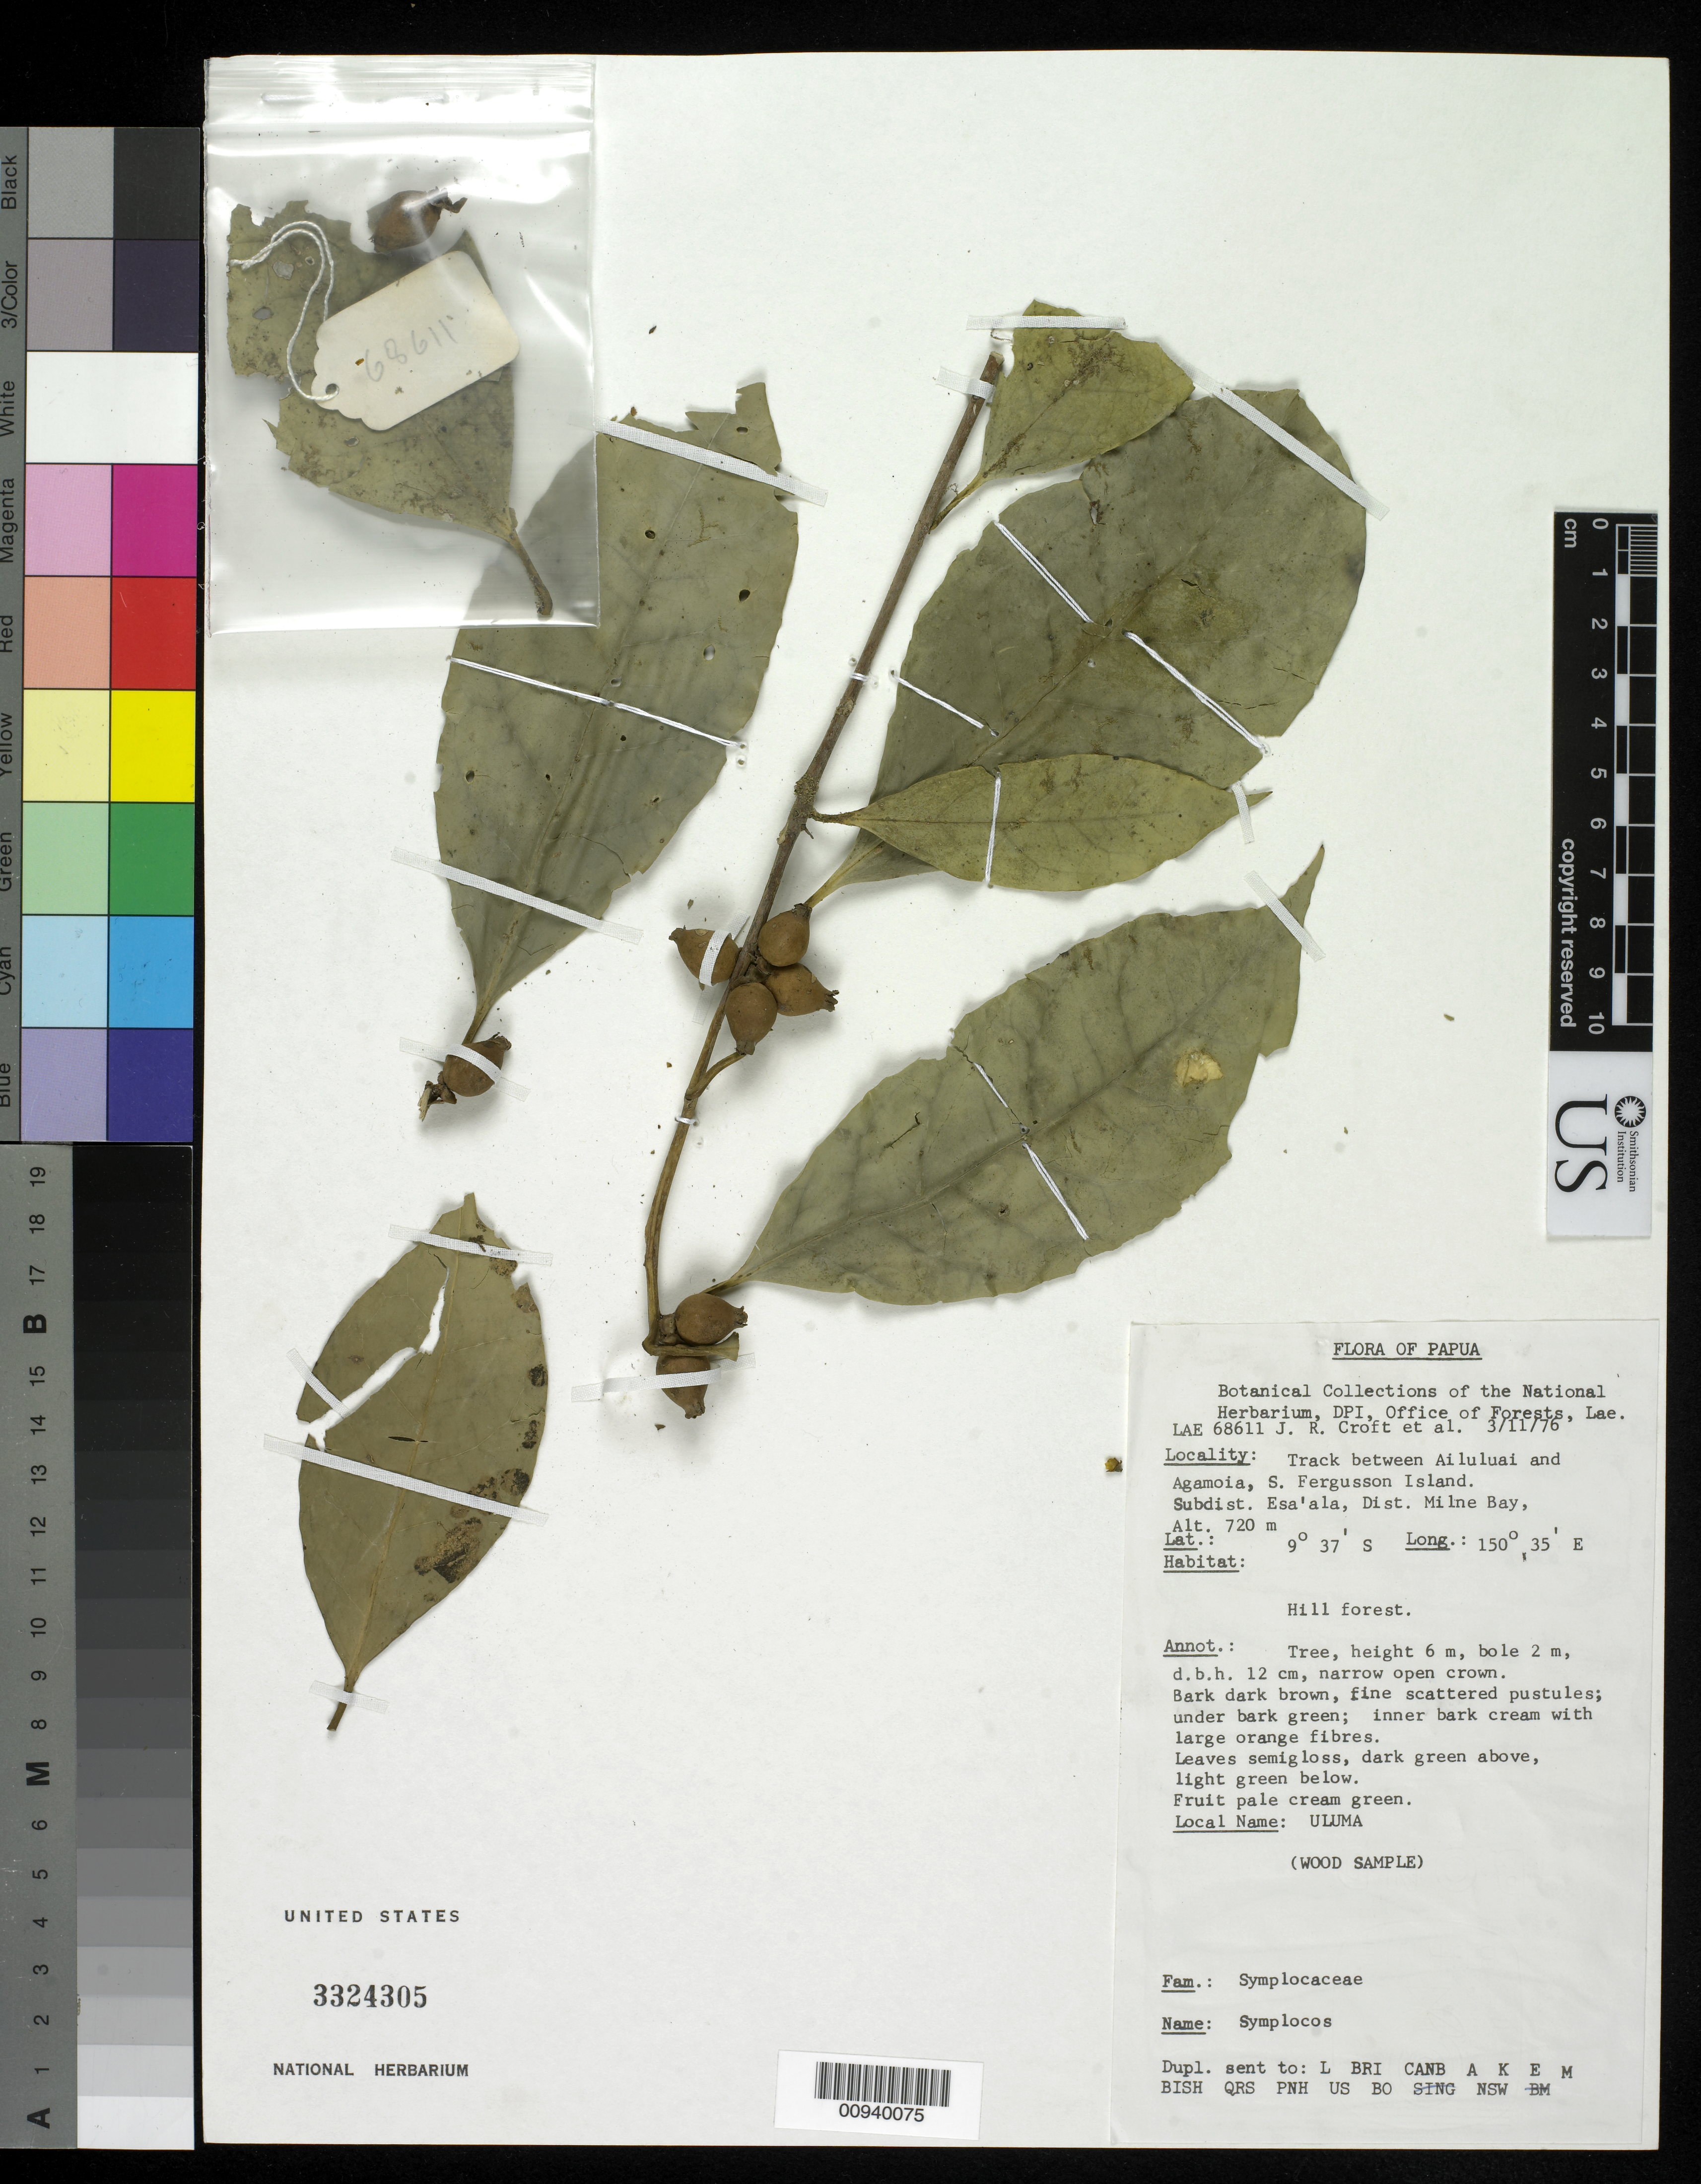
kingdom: Plantae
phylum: Tracheophyta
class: Magnoliopsida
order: Ericales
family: Symplocaceae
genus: Symplocos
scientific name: Symplocos sp.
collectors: J. R. Croft & et al.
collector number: LAE 68611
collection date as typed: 03 Nov 1976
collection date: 1976-11-03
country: Papua New Guinea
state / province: Milne Bay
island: Fergusson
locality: Track between Ailuluai and Agamoia.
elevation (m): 720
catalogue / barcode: US 3324305